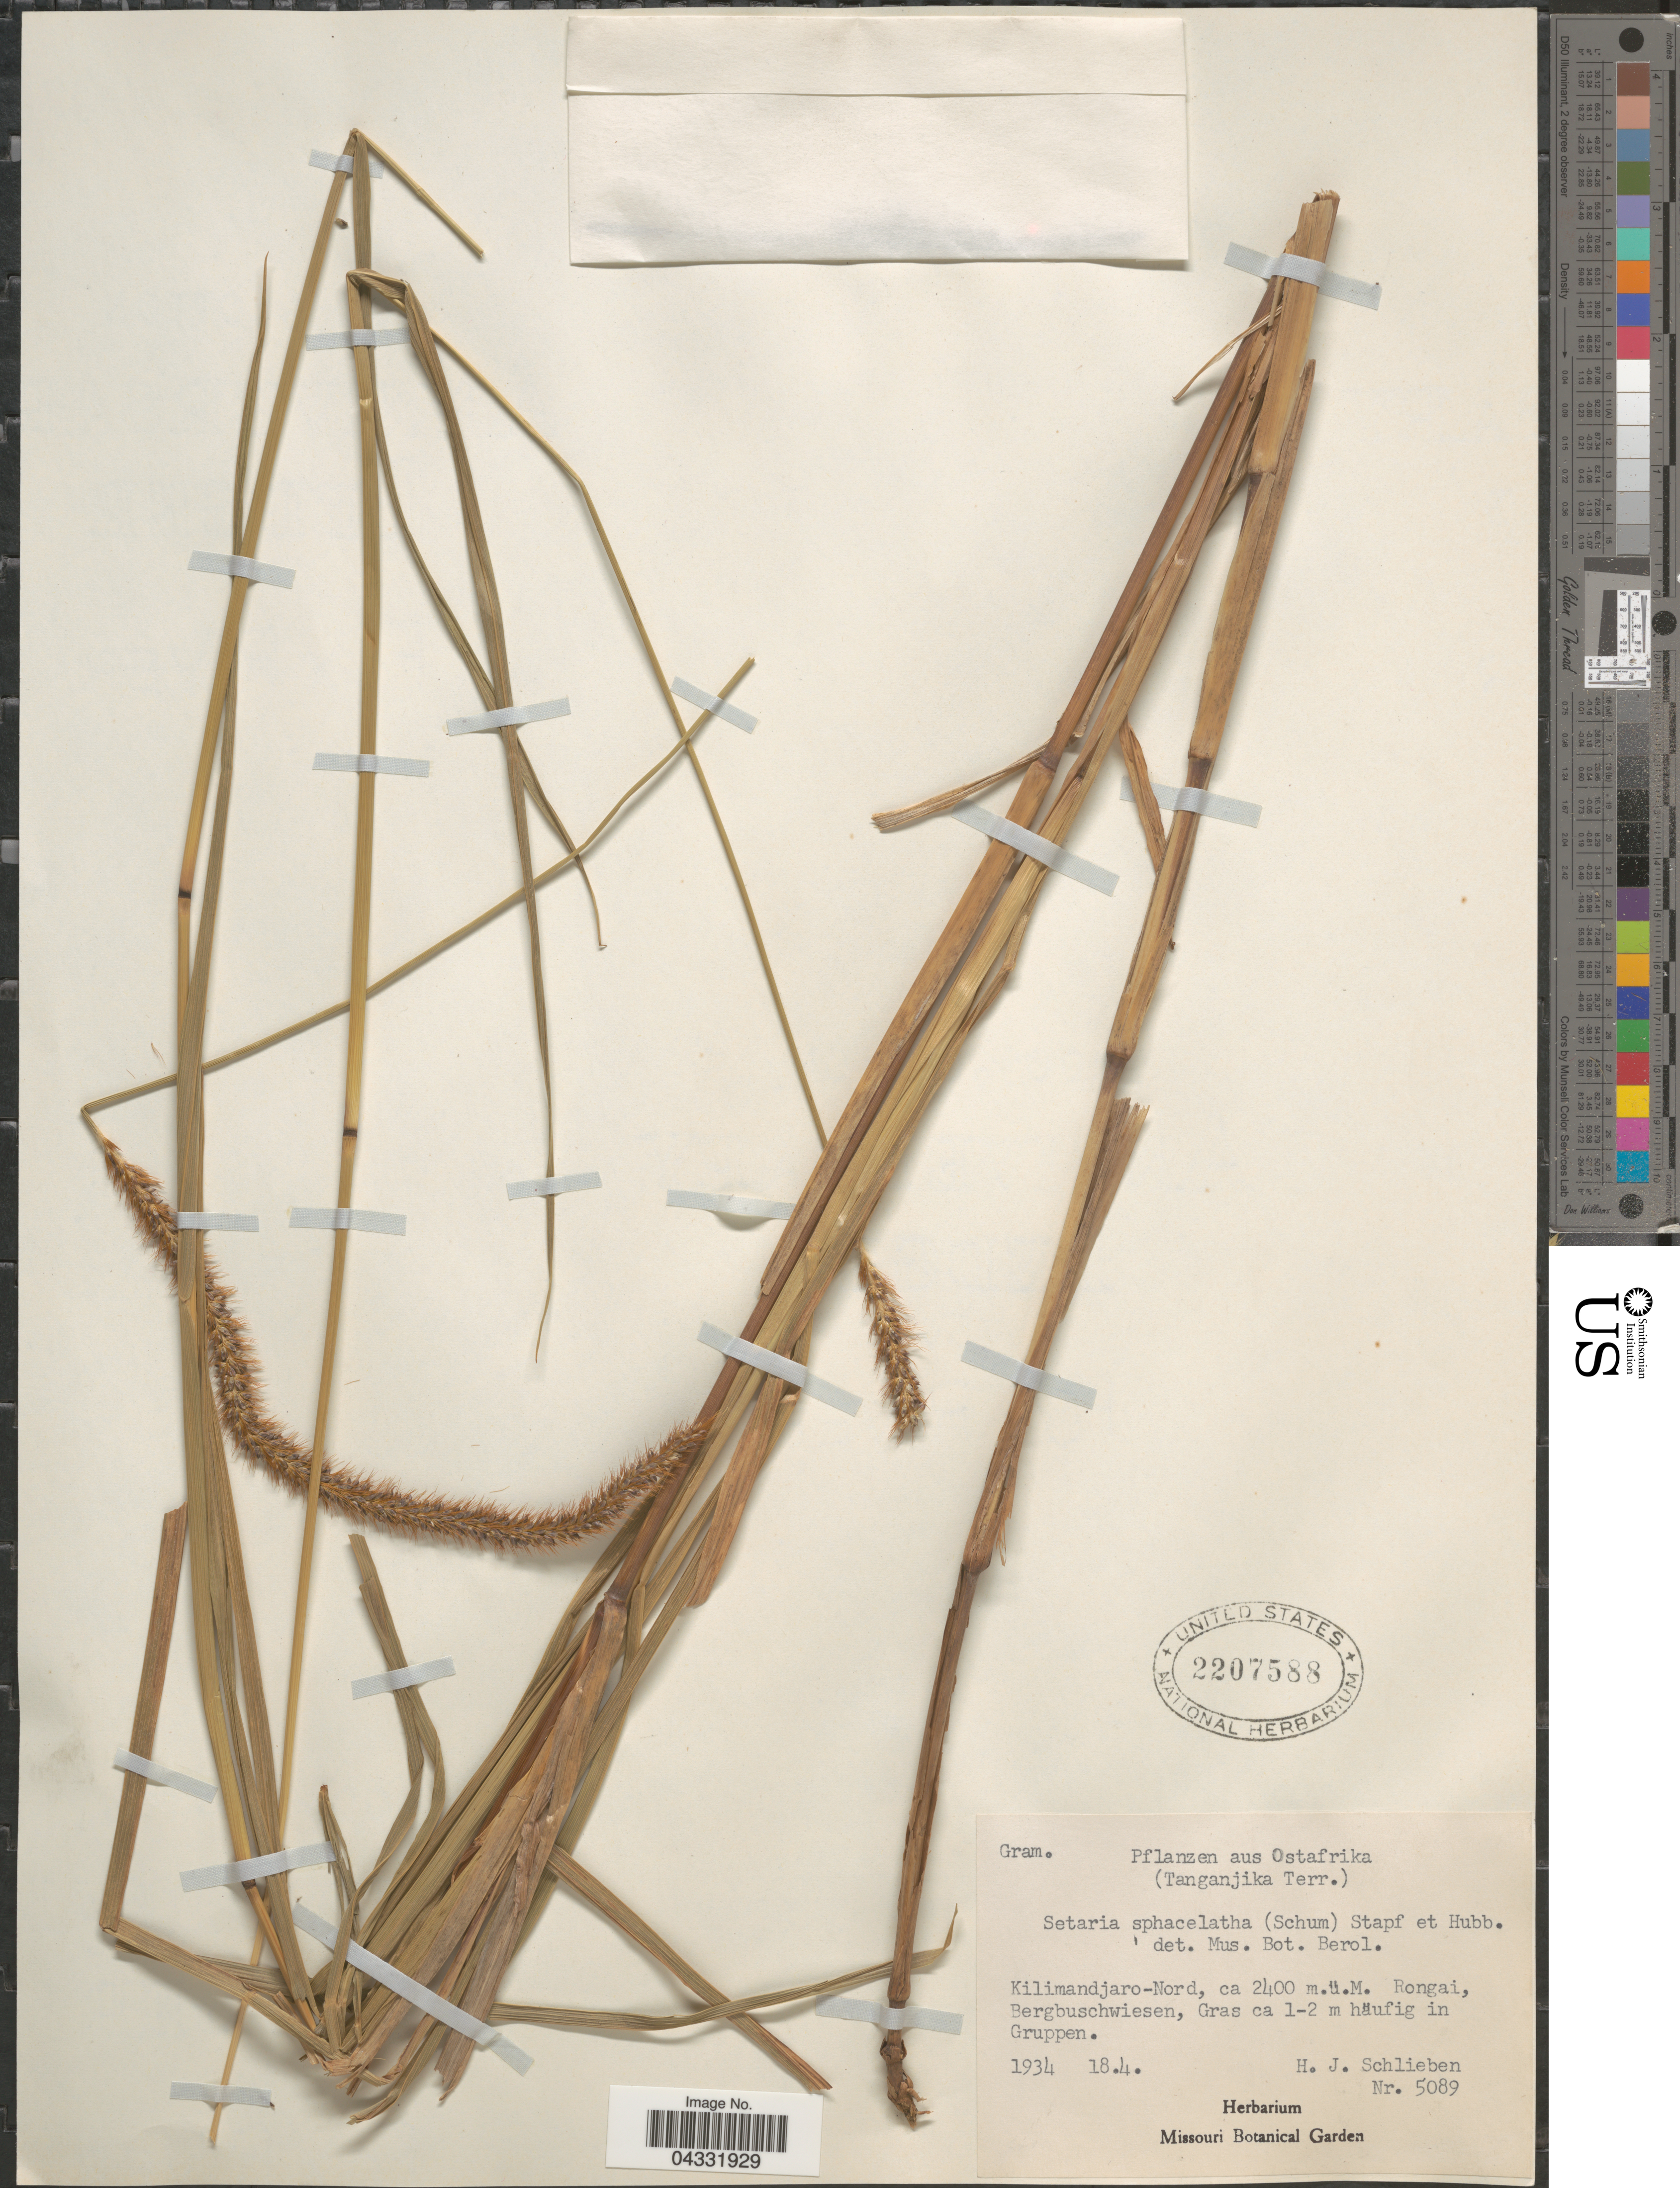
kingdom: Plantae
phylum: Tracheophyta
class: Liliopsida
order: Poales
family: Poaceae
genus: Setaria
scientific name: Setaria sphacelata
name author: (Schumach.) Stapf & Hubb. ex Moss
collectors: H. J. Schlieben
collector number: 5089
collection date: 1934-04-18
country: Tanzania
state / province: Kilimanjaro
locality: Pflanzen aus Ostafrica. (Tanganjika Terr.) Kilimandjaro-Nord. Rongai, Bergbuschwiesen.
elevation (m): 2400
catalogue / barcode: US 2207588